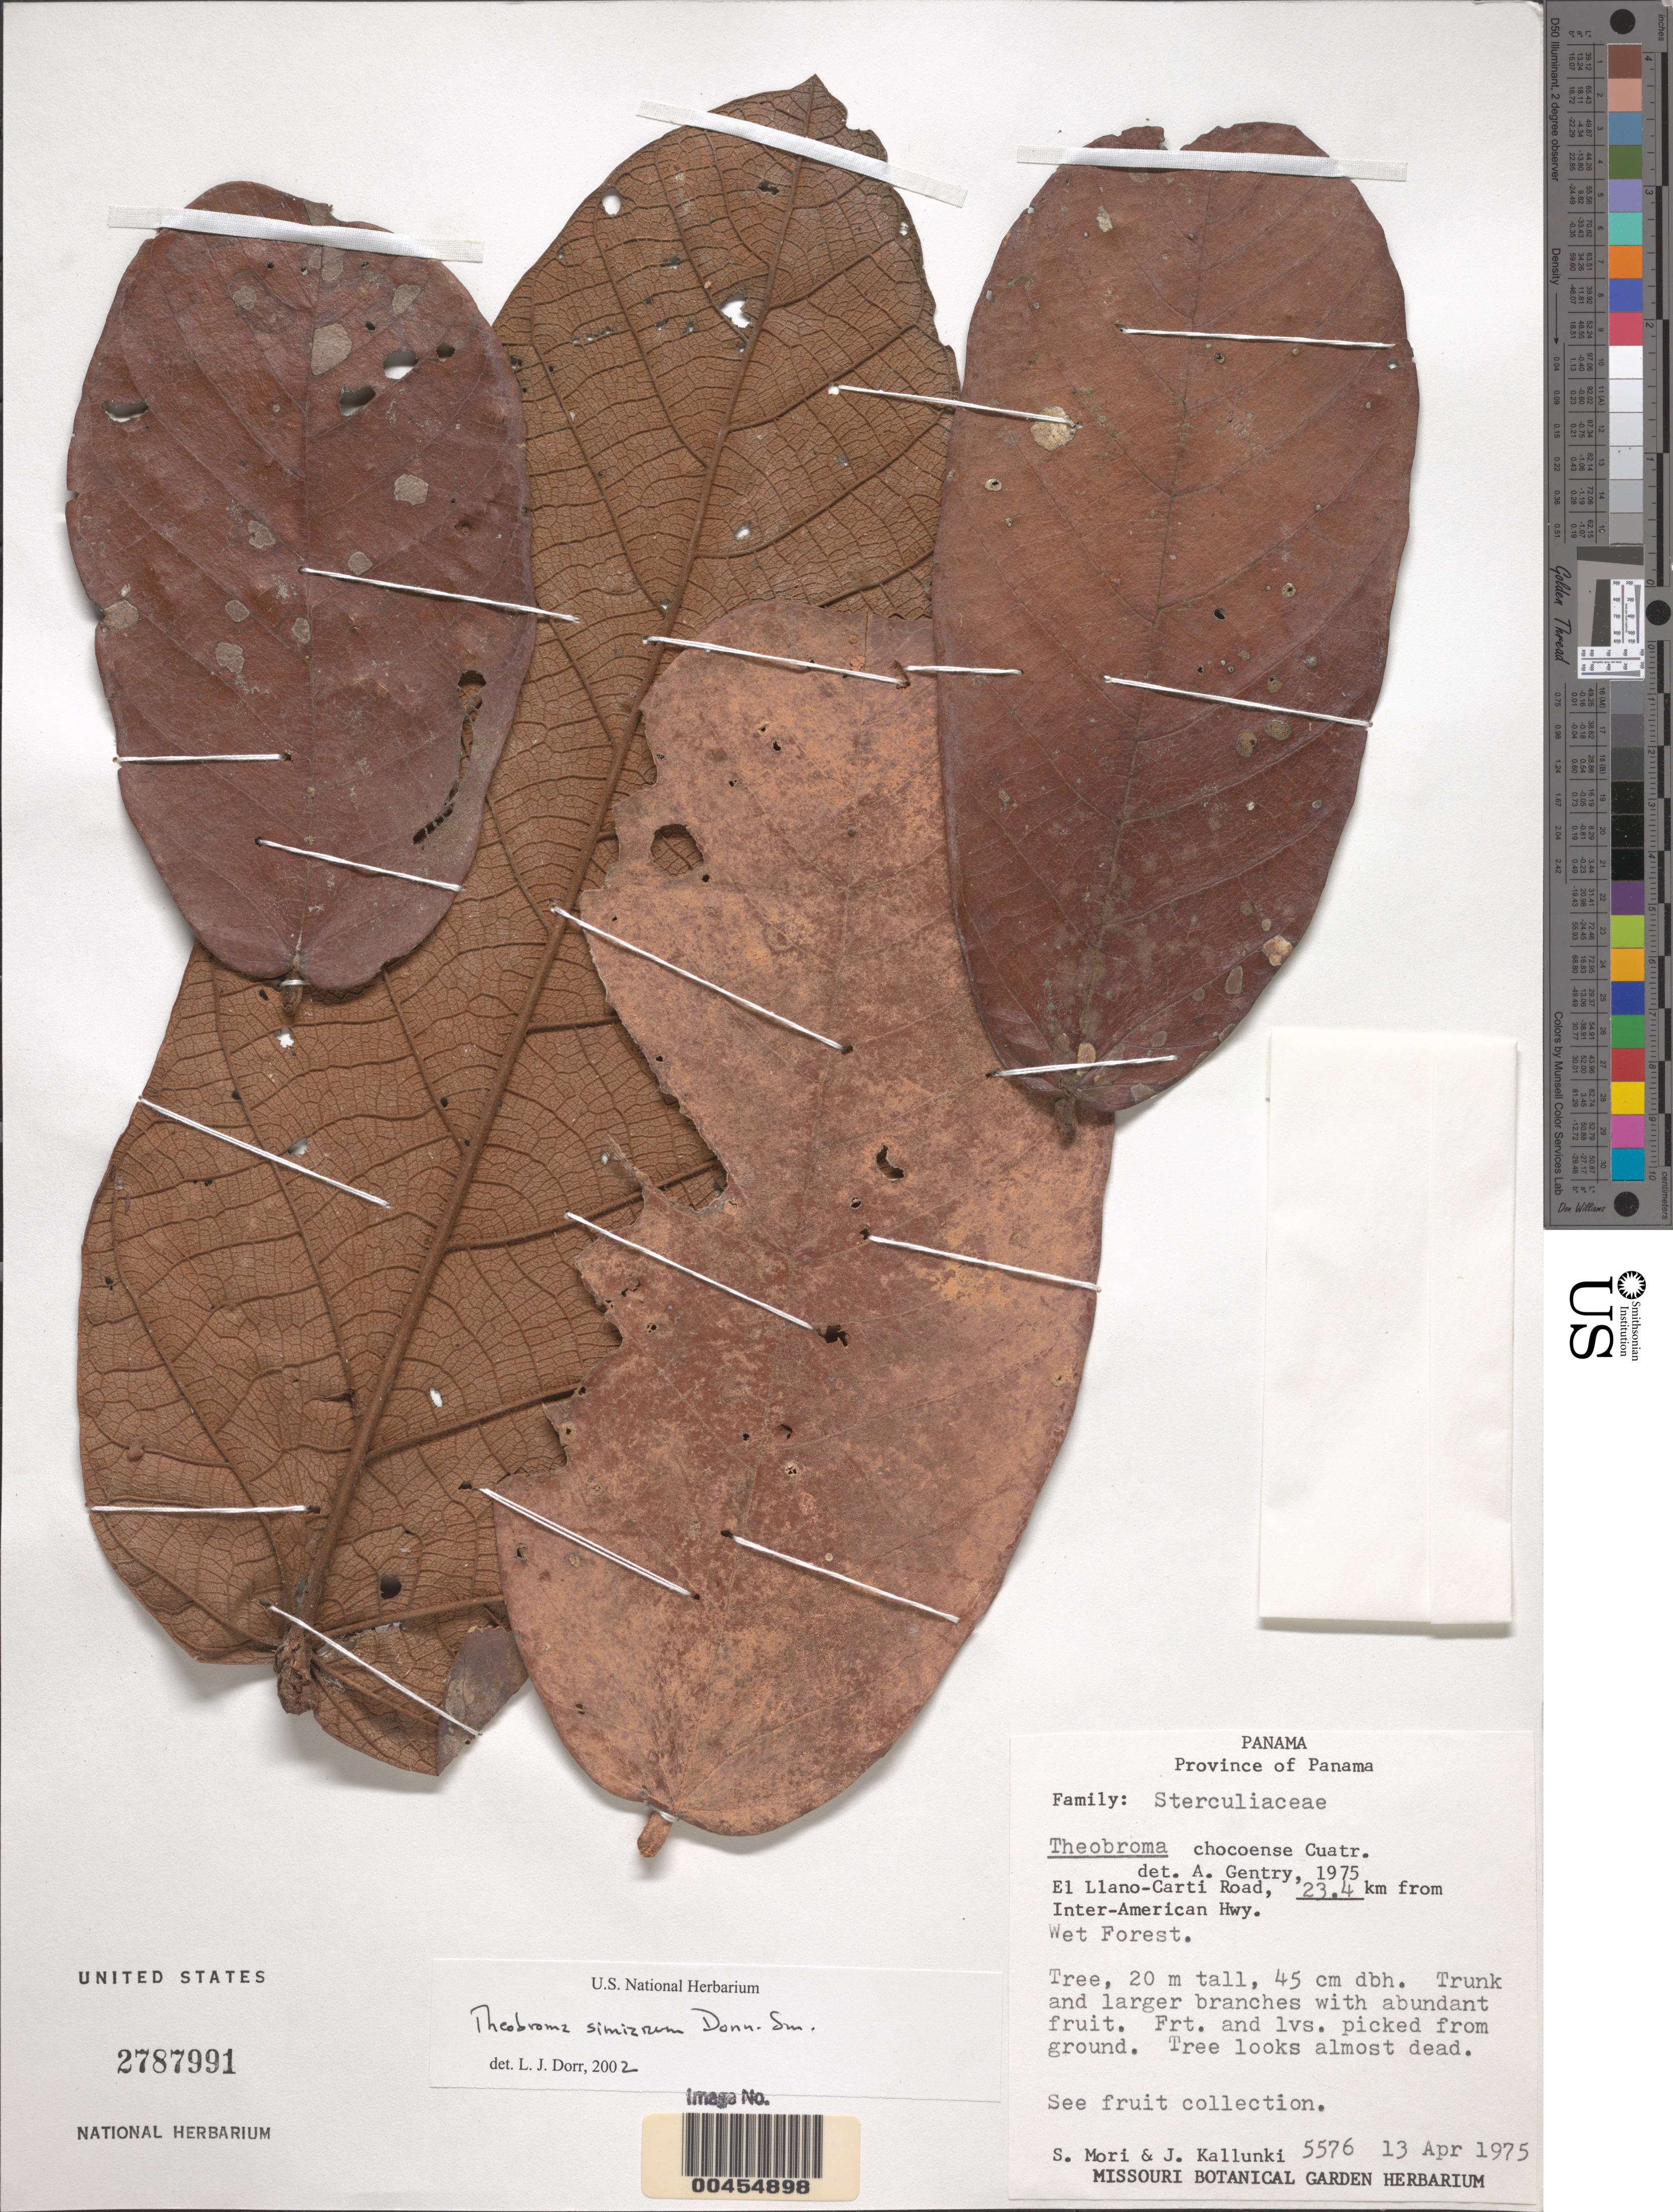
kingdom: Plantae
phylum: Tracheophyta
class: Magnoliopsida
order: Malvales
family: Malvaceae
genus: Theobroma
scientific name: Theobroma simiarum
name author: Donn. Sm.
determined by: Dorr, L. J., (BOT), Smithsonian Institution - National Museum of Natural History (UNITED STATES)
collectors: S. Mori & J. Kallunki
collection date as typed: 13 Apr 1975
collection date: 1975-04-13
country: Panama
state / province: Panamá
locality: El Llano - Carti road., 23.4 km from Inter-American Hwy.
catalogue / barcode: US 2787991